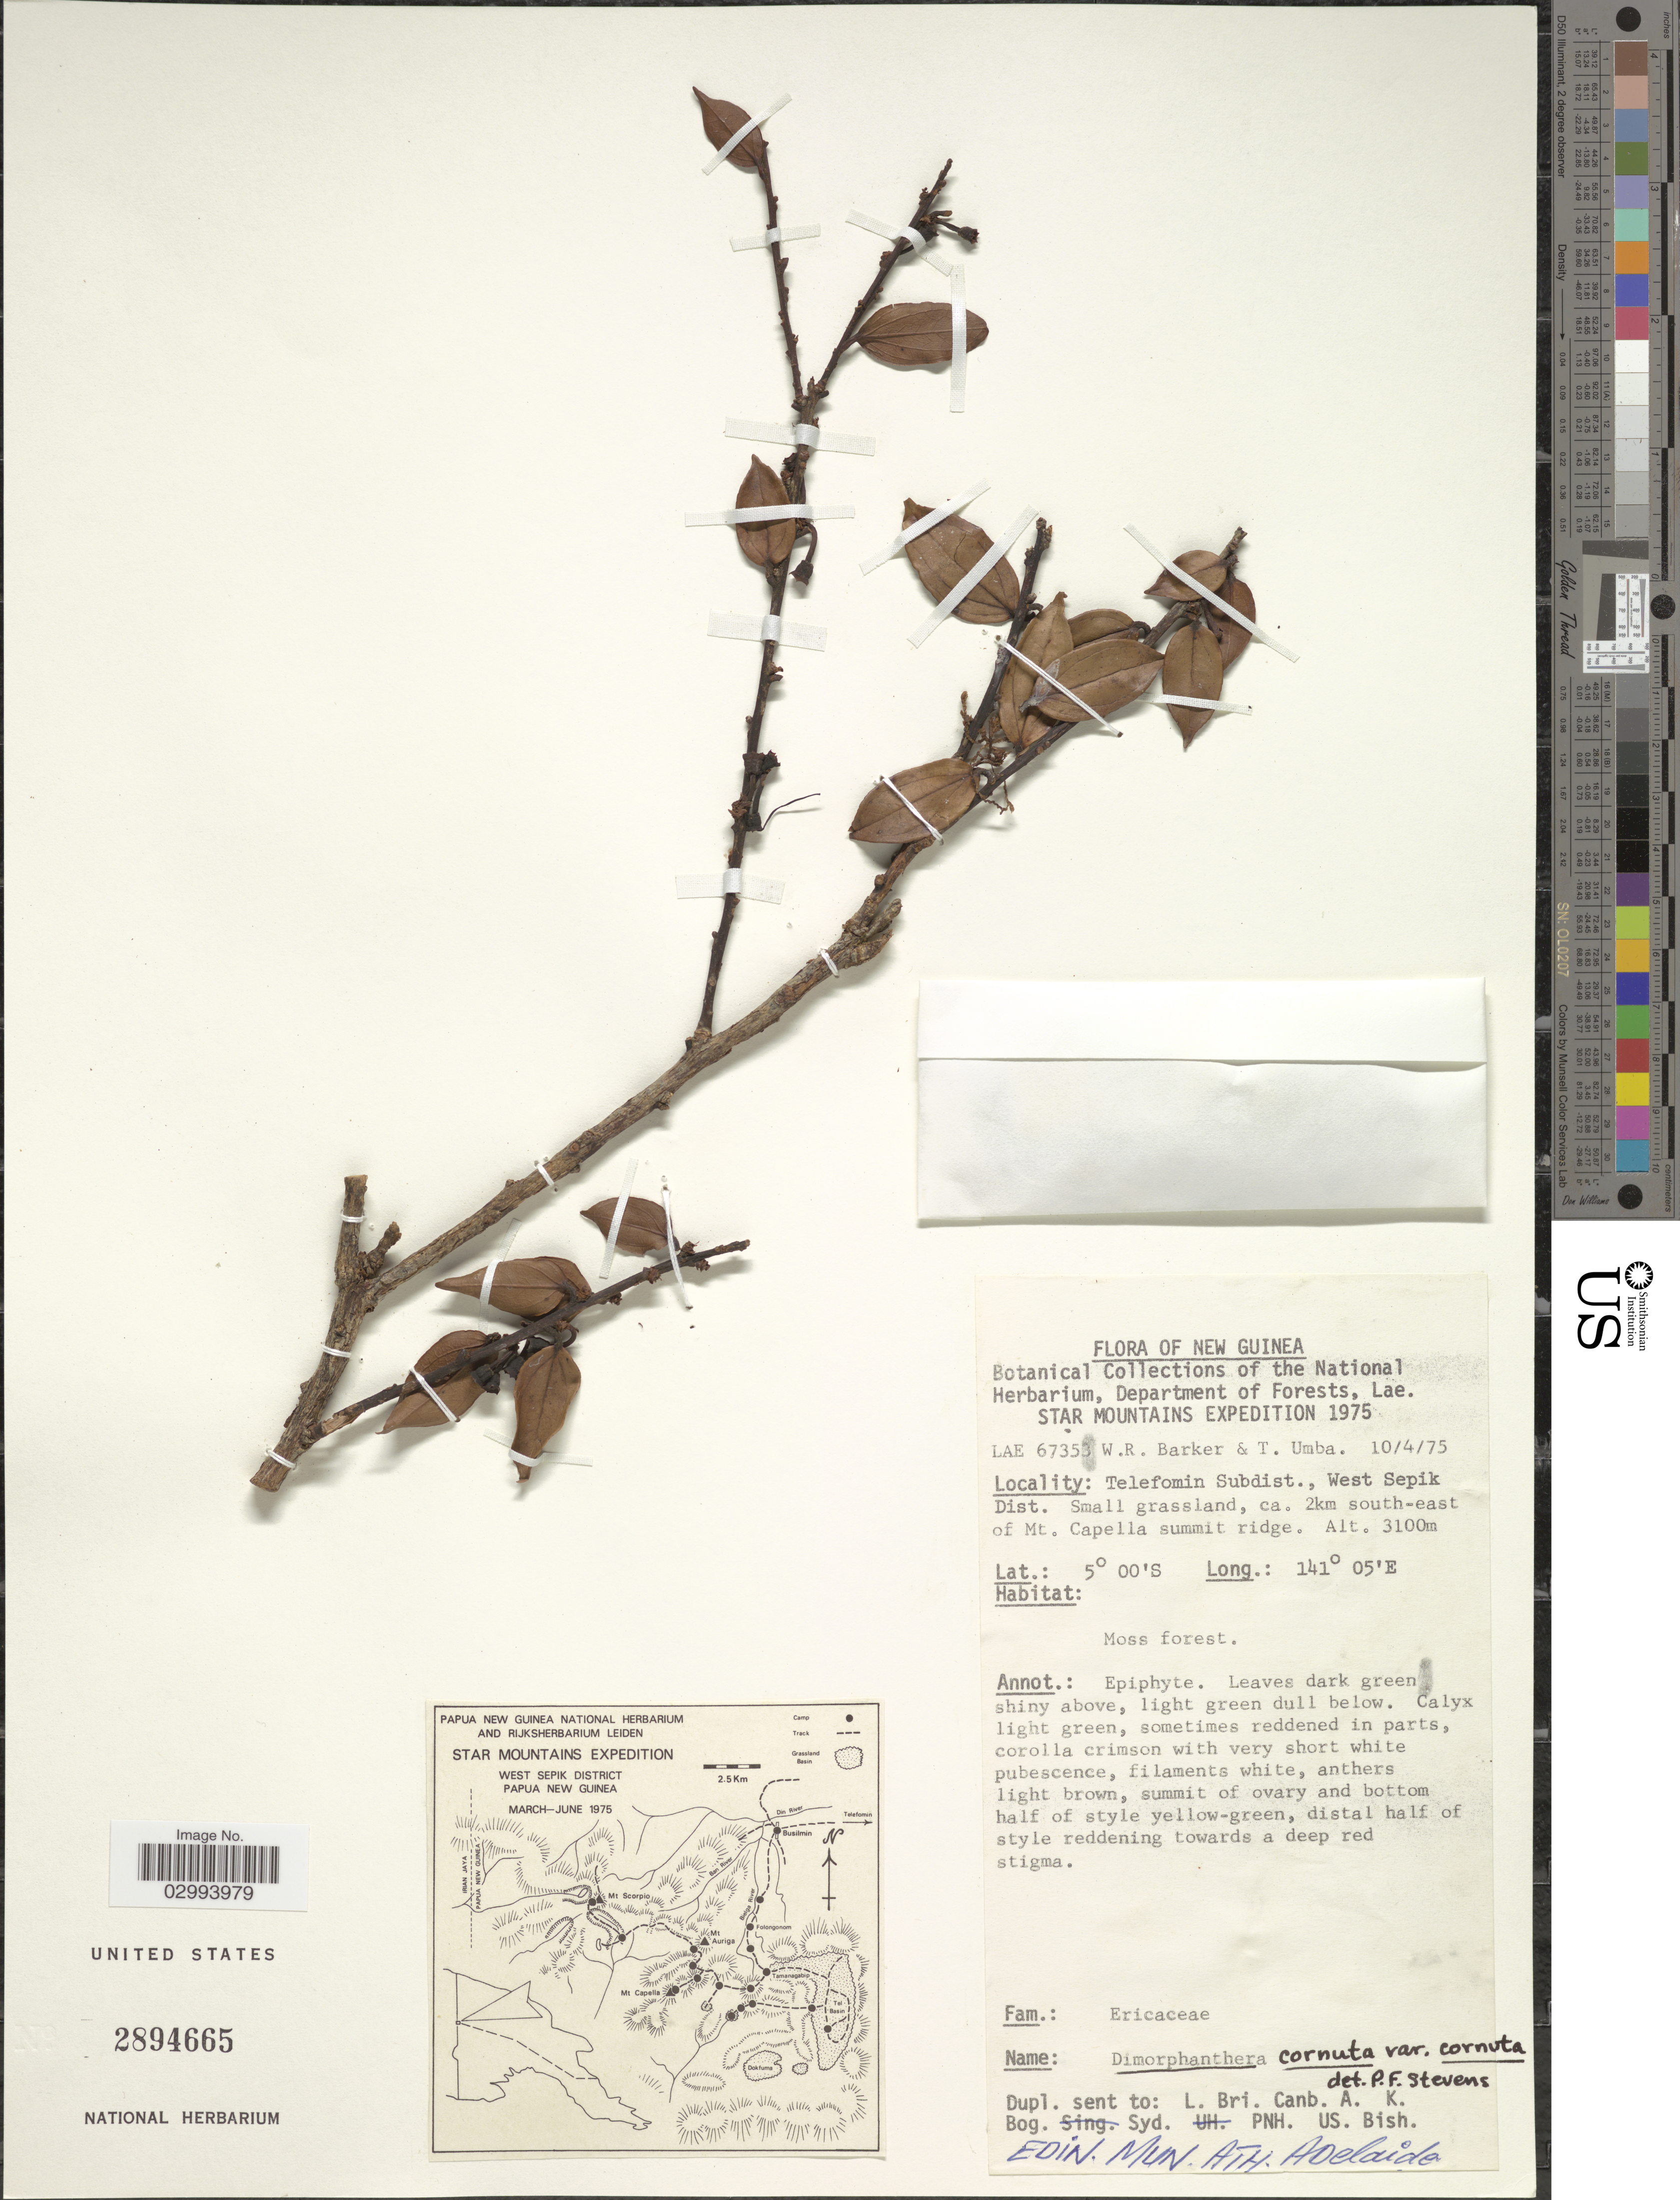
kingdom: Plantae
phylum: Tracheophyta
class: Magnoliopsida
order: Ericales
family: Ericaceae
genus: Dimorphanthera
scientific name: Dimorphanthera cornuta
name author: J.J. Sm.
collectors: W. R. Barker & T. Umba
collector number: LAE 67353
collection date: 1975-04-10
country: Papua New Guinea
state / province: Sandaun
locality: New Guinea. Telefomin Subdist., West Sepik Dist. Small grassland, ca. 2km south-east of Mt. Capella summit ridge.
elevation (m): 3100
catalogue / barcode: US 2894665